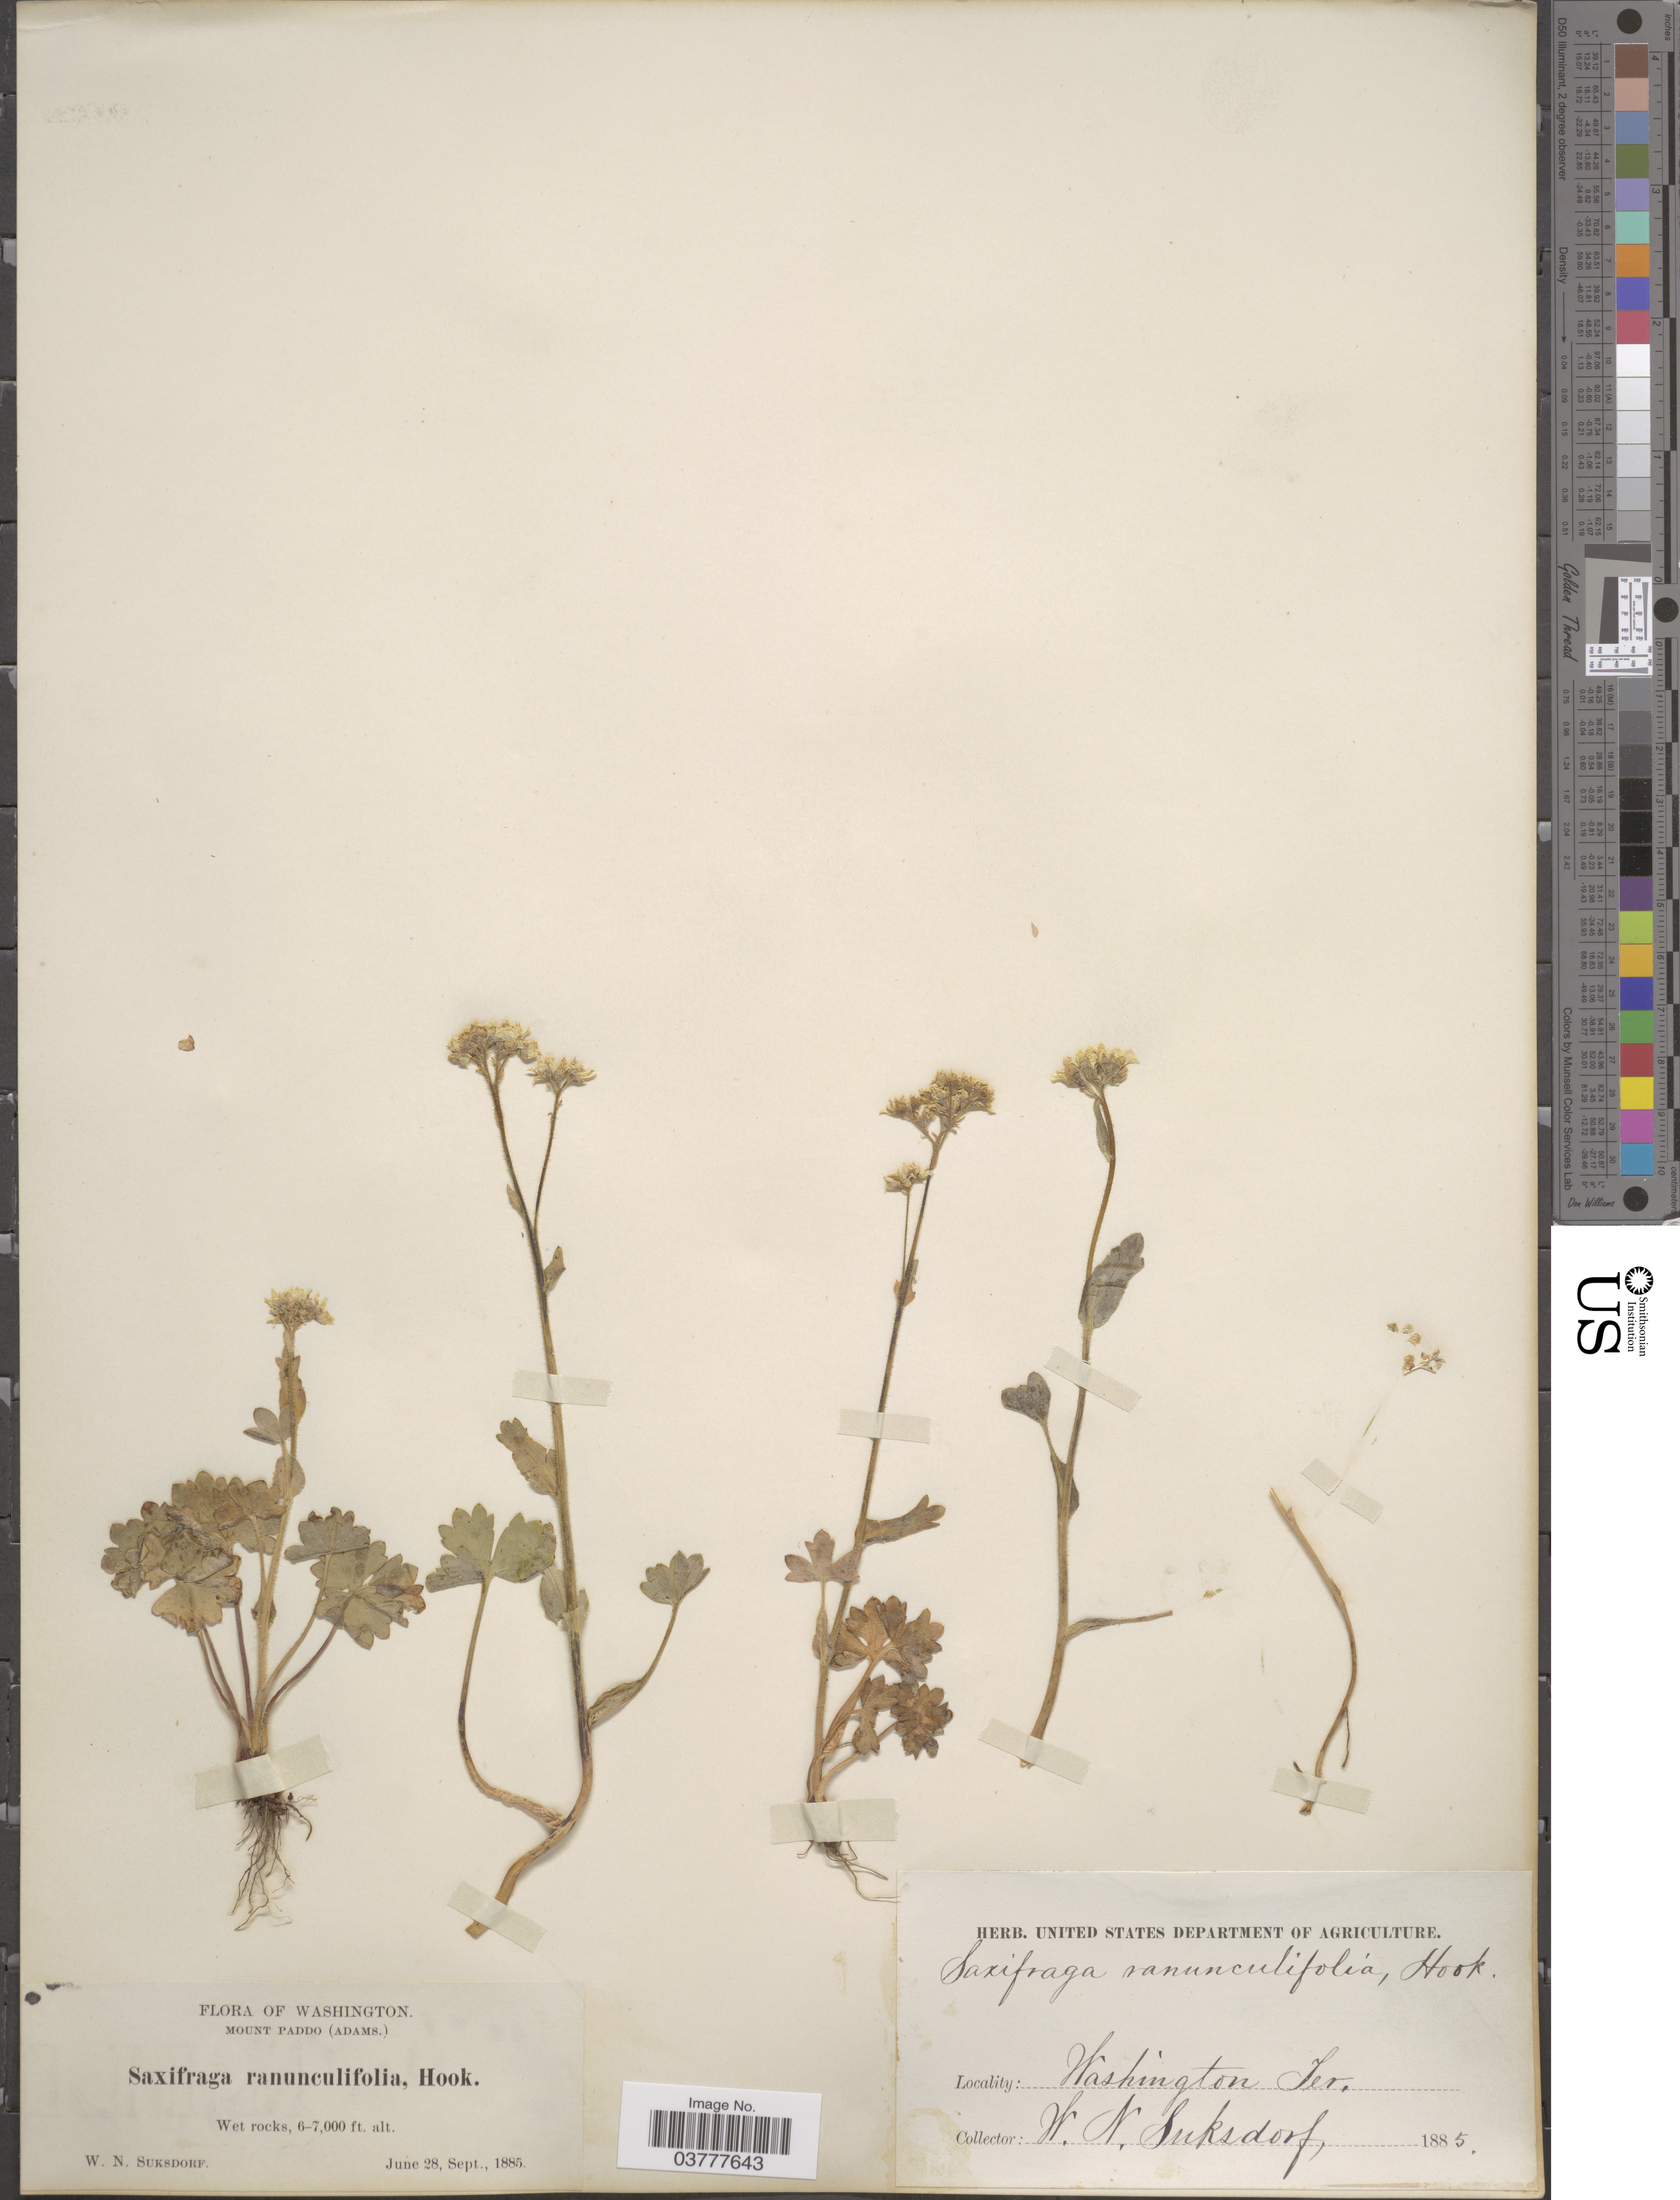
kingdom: Plantae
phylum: Tracheophyta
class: Magnoliopsida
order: Saxifragales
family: Saxifragaceae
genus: Hemieva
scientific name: Hemieva ranunculifolia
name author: (Hook.) Raf.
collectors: W. N. Suksdorf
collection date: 1885-06-28/1885-09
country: United States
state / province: Washington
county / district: Skamania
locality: Mount Paddo (Adams.) Washington Ter.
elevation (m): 1829